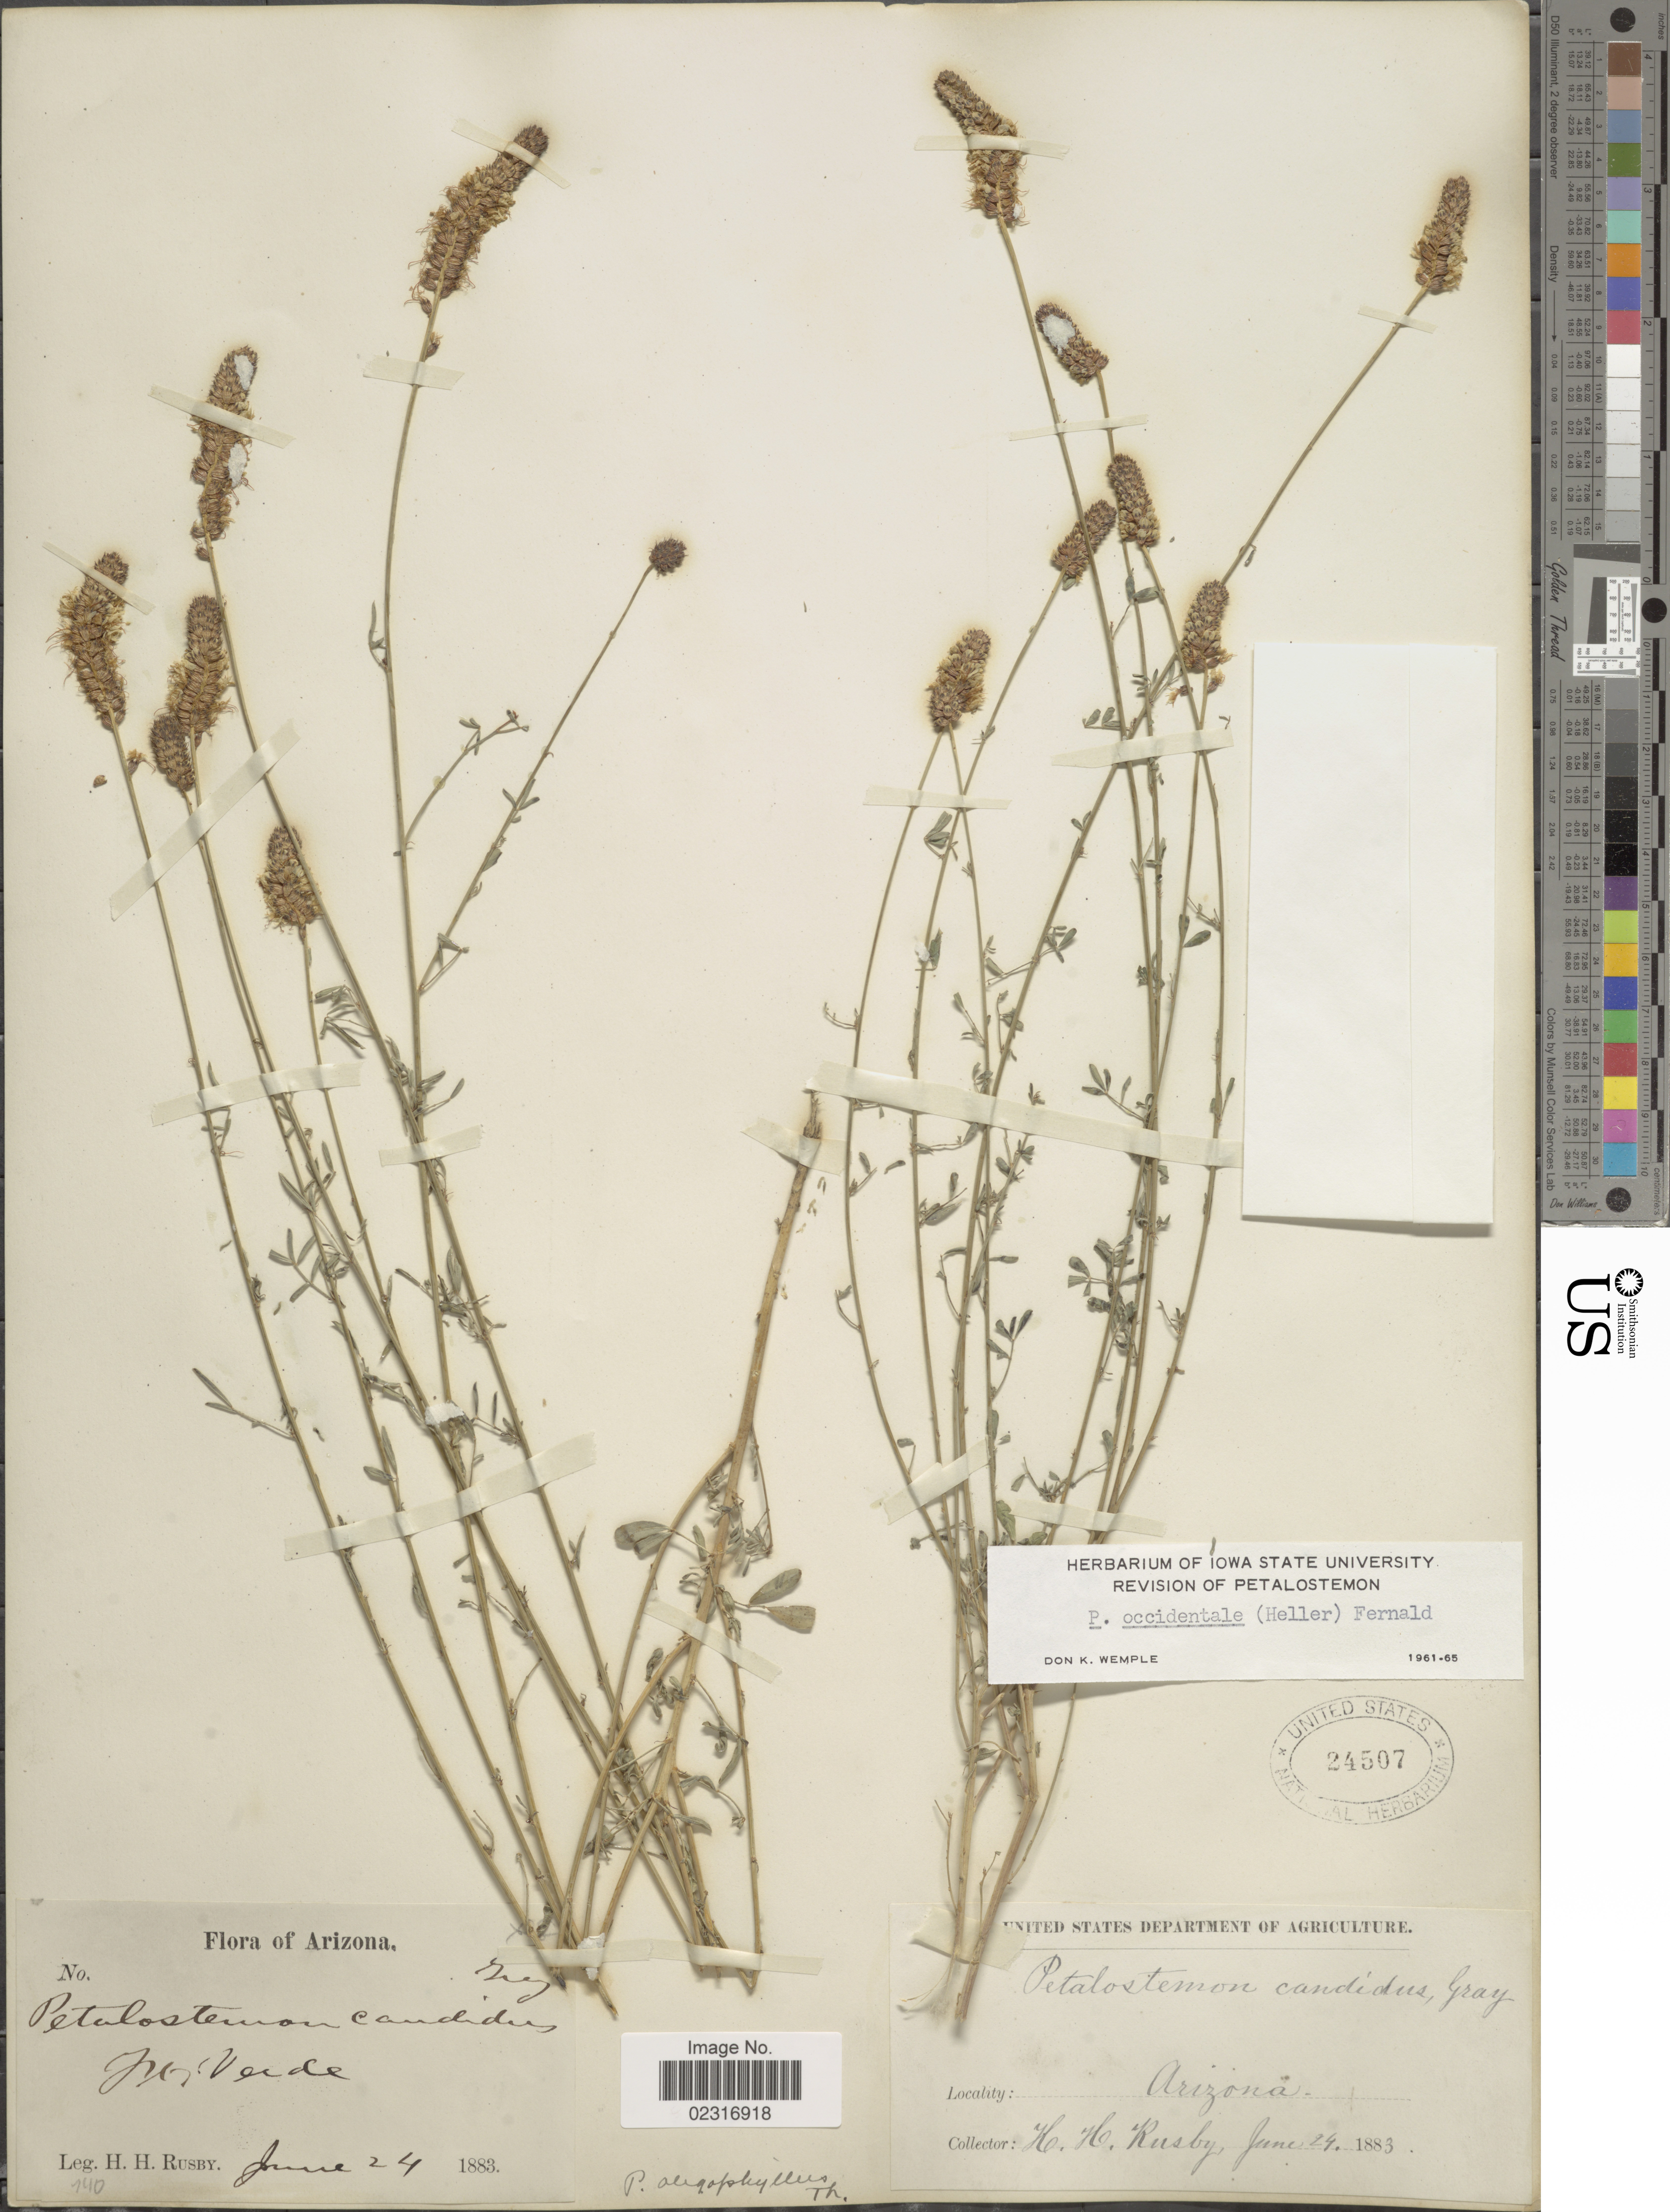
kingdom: Plantae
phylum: Tracheophyta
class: Magnoliopsida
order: Fabales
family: Fabaceae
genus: Dalea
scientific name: Dalea candida var. oligophylla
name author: (Torr) Shinners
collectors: H. H. Rusby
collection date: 1883-06-24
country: United States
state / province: Arizona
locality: Ft. Verde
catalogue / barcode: US 24507